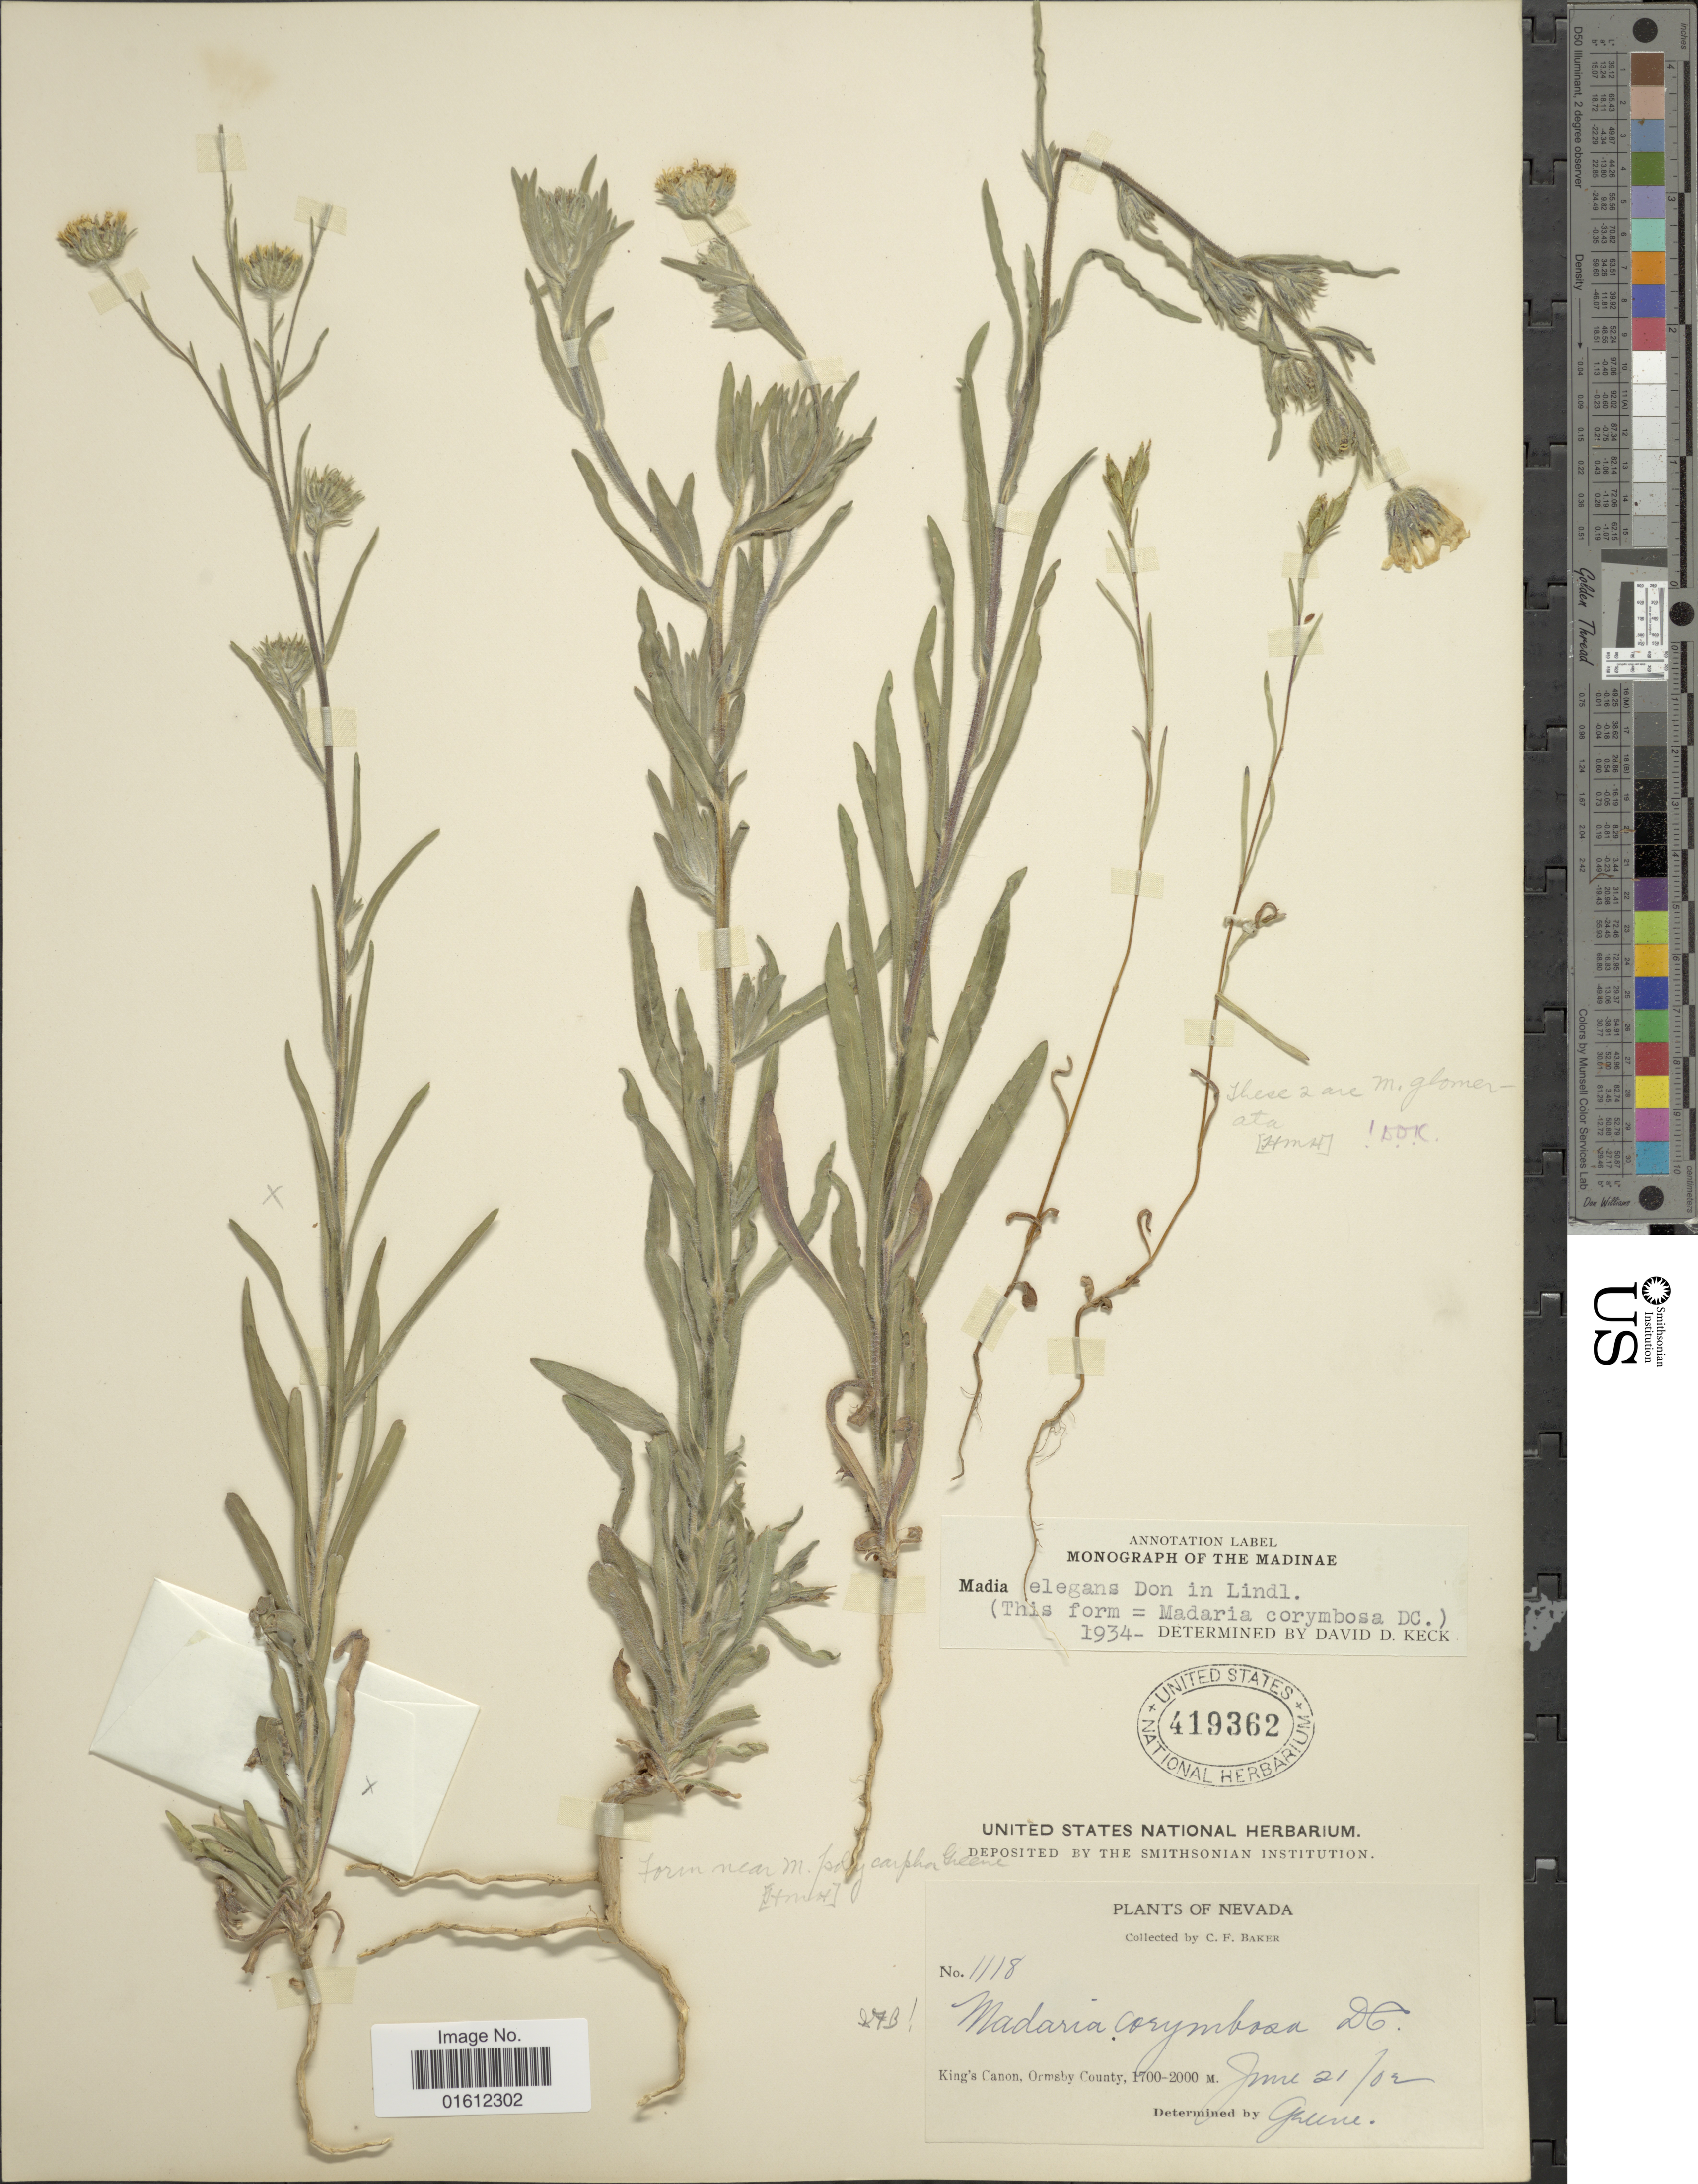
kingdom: Plantae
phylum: Tracheophyta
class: Magnoliopsida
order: Asterales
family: Asteraceae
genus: Madia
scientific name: Madia elegans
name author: D. Don ex Lindl.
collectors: C. F. Baker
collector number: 1118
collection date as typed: Transcribed d/m/y: 21/6/2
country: United States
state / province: Nevada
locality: King's Canon, Ormsby County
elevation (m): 1700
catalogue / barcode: US 419362